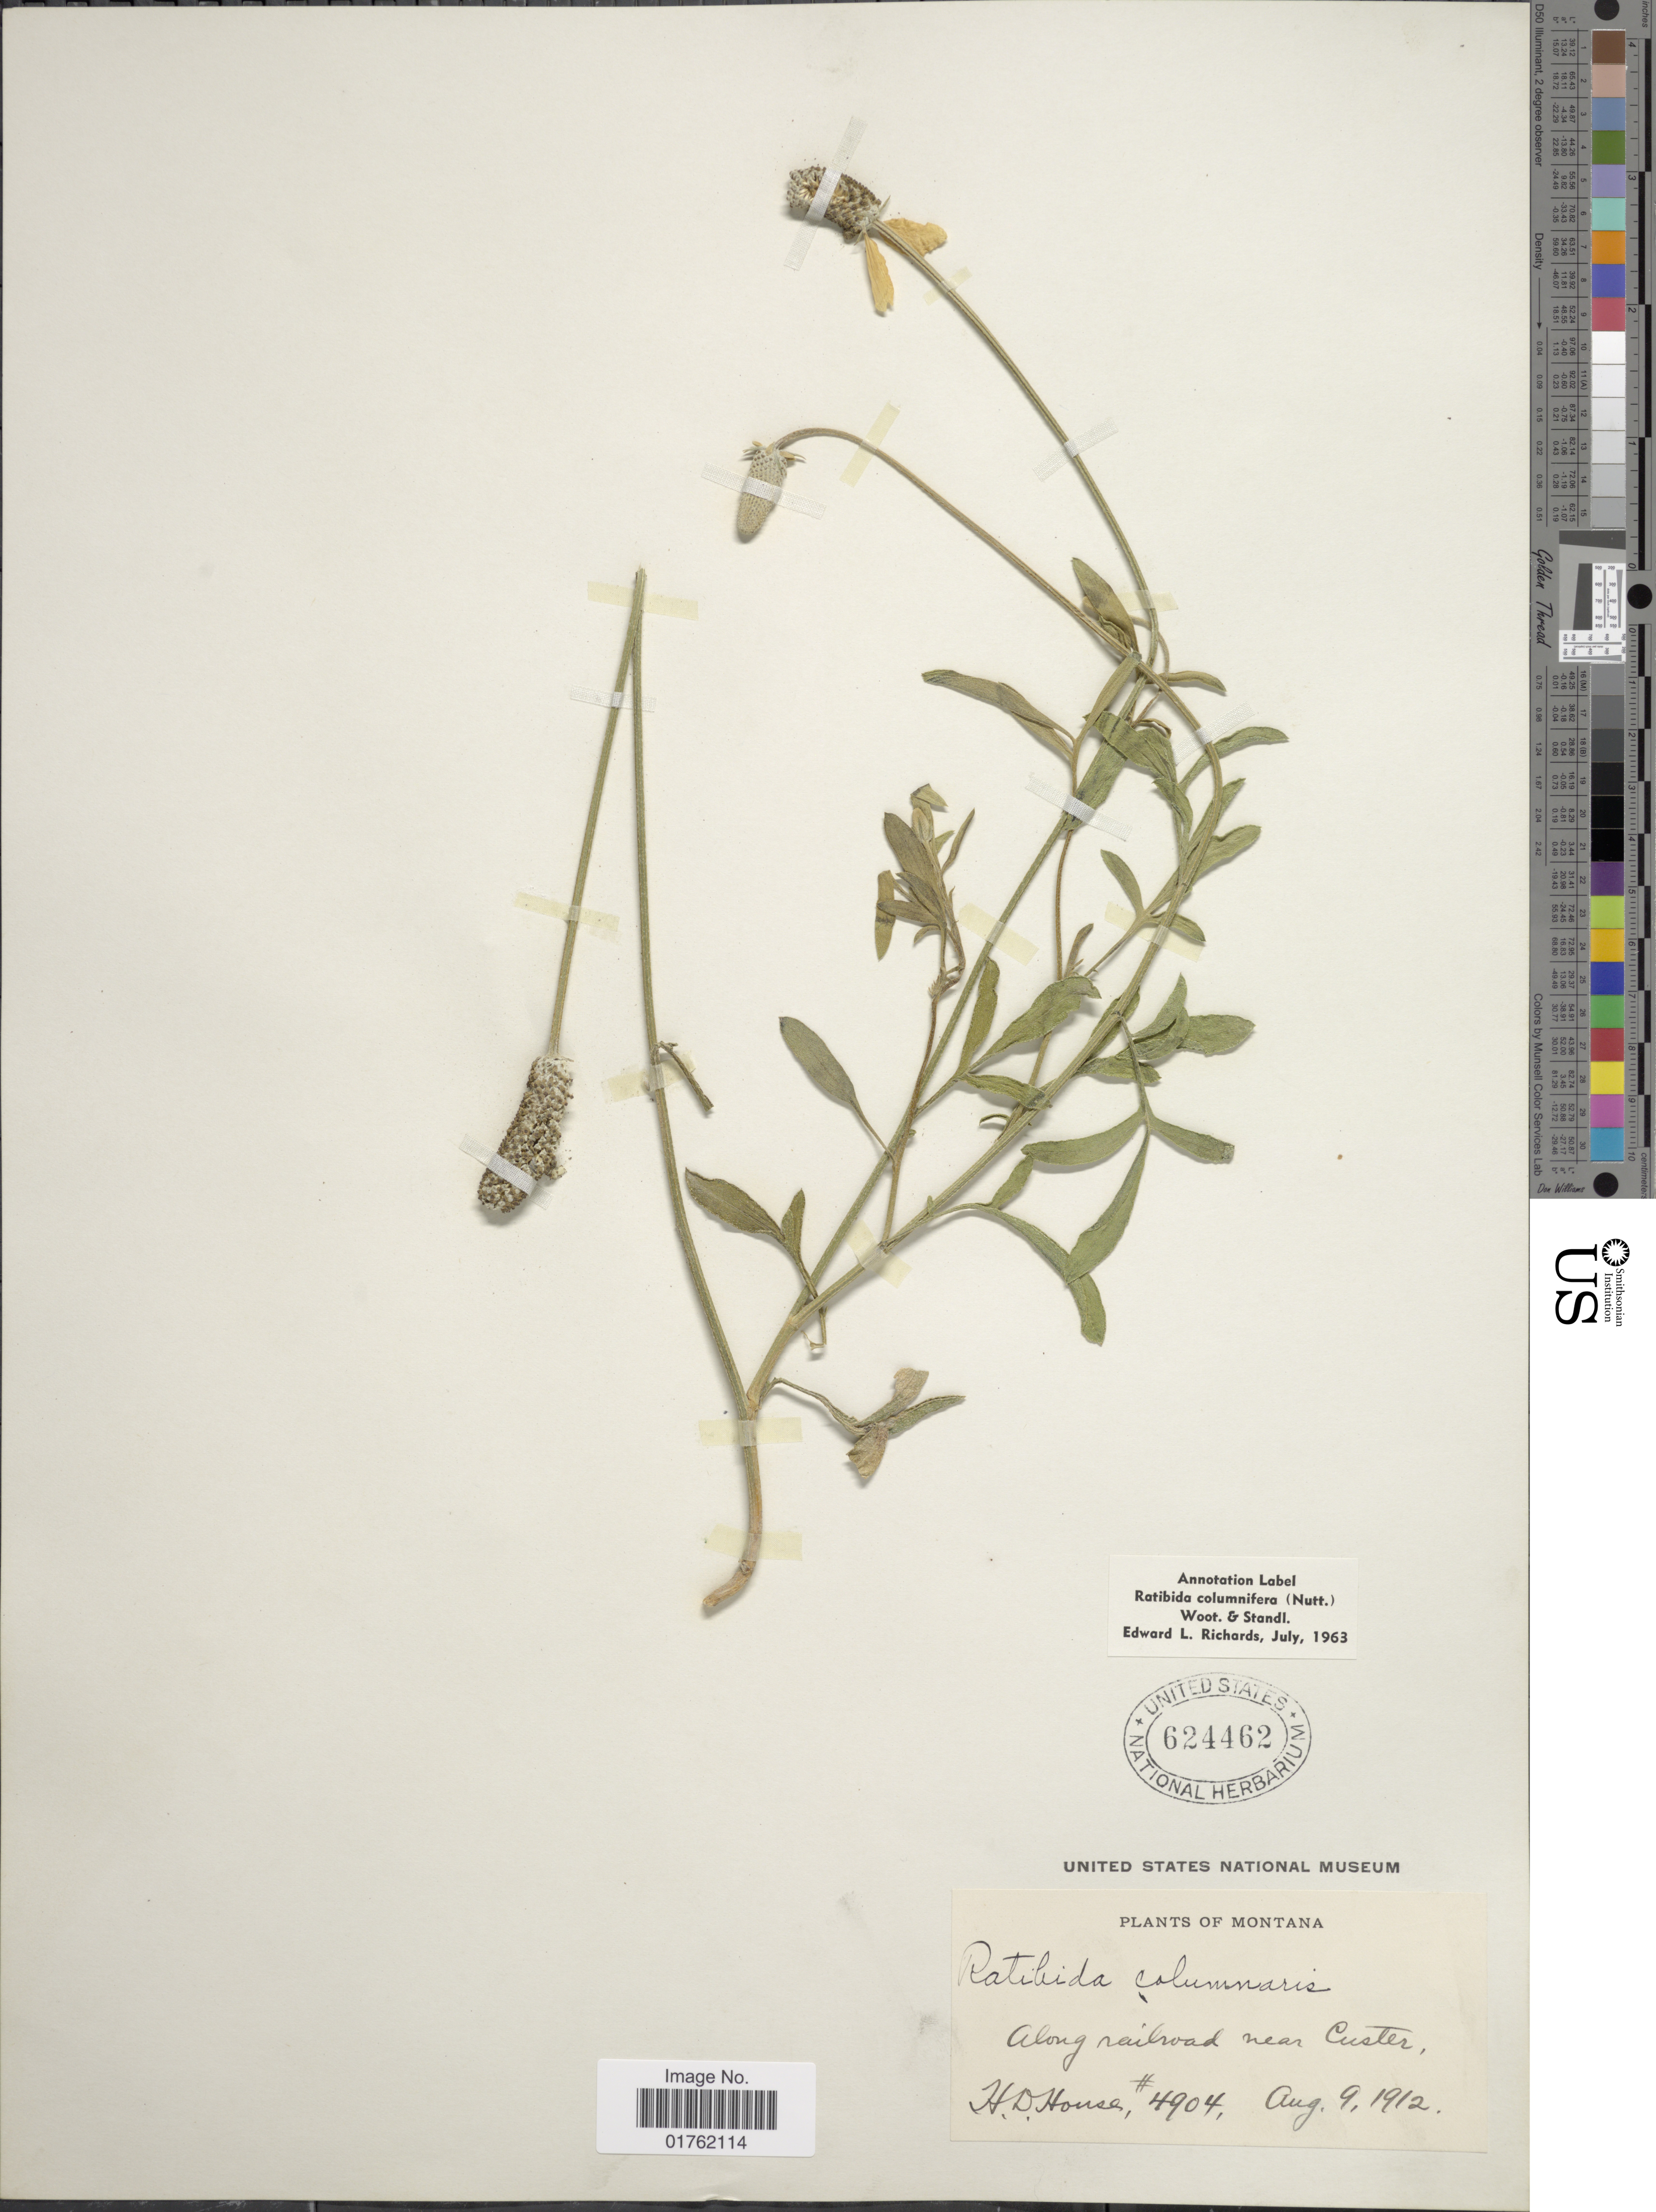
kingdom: Plantae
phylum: Tracheophyta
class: Magnoliopsida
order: Asterales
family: Asteraceae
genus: Ratibida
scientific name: Ratibida columnaris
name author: (Pursh) D. Don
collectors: H. D. House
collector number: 4904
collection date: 1912-08-09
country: United States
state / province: Montana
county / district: Custer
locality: Along railroad near Custer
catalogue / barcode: US 624462